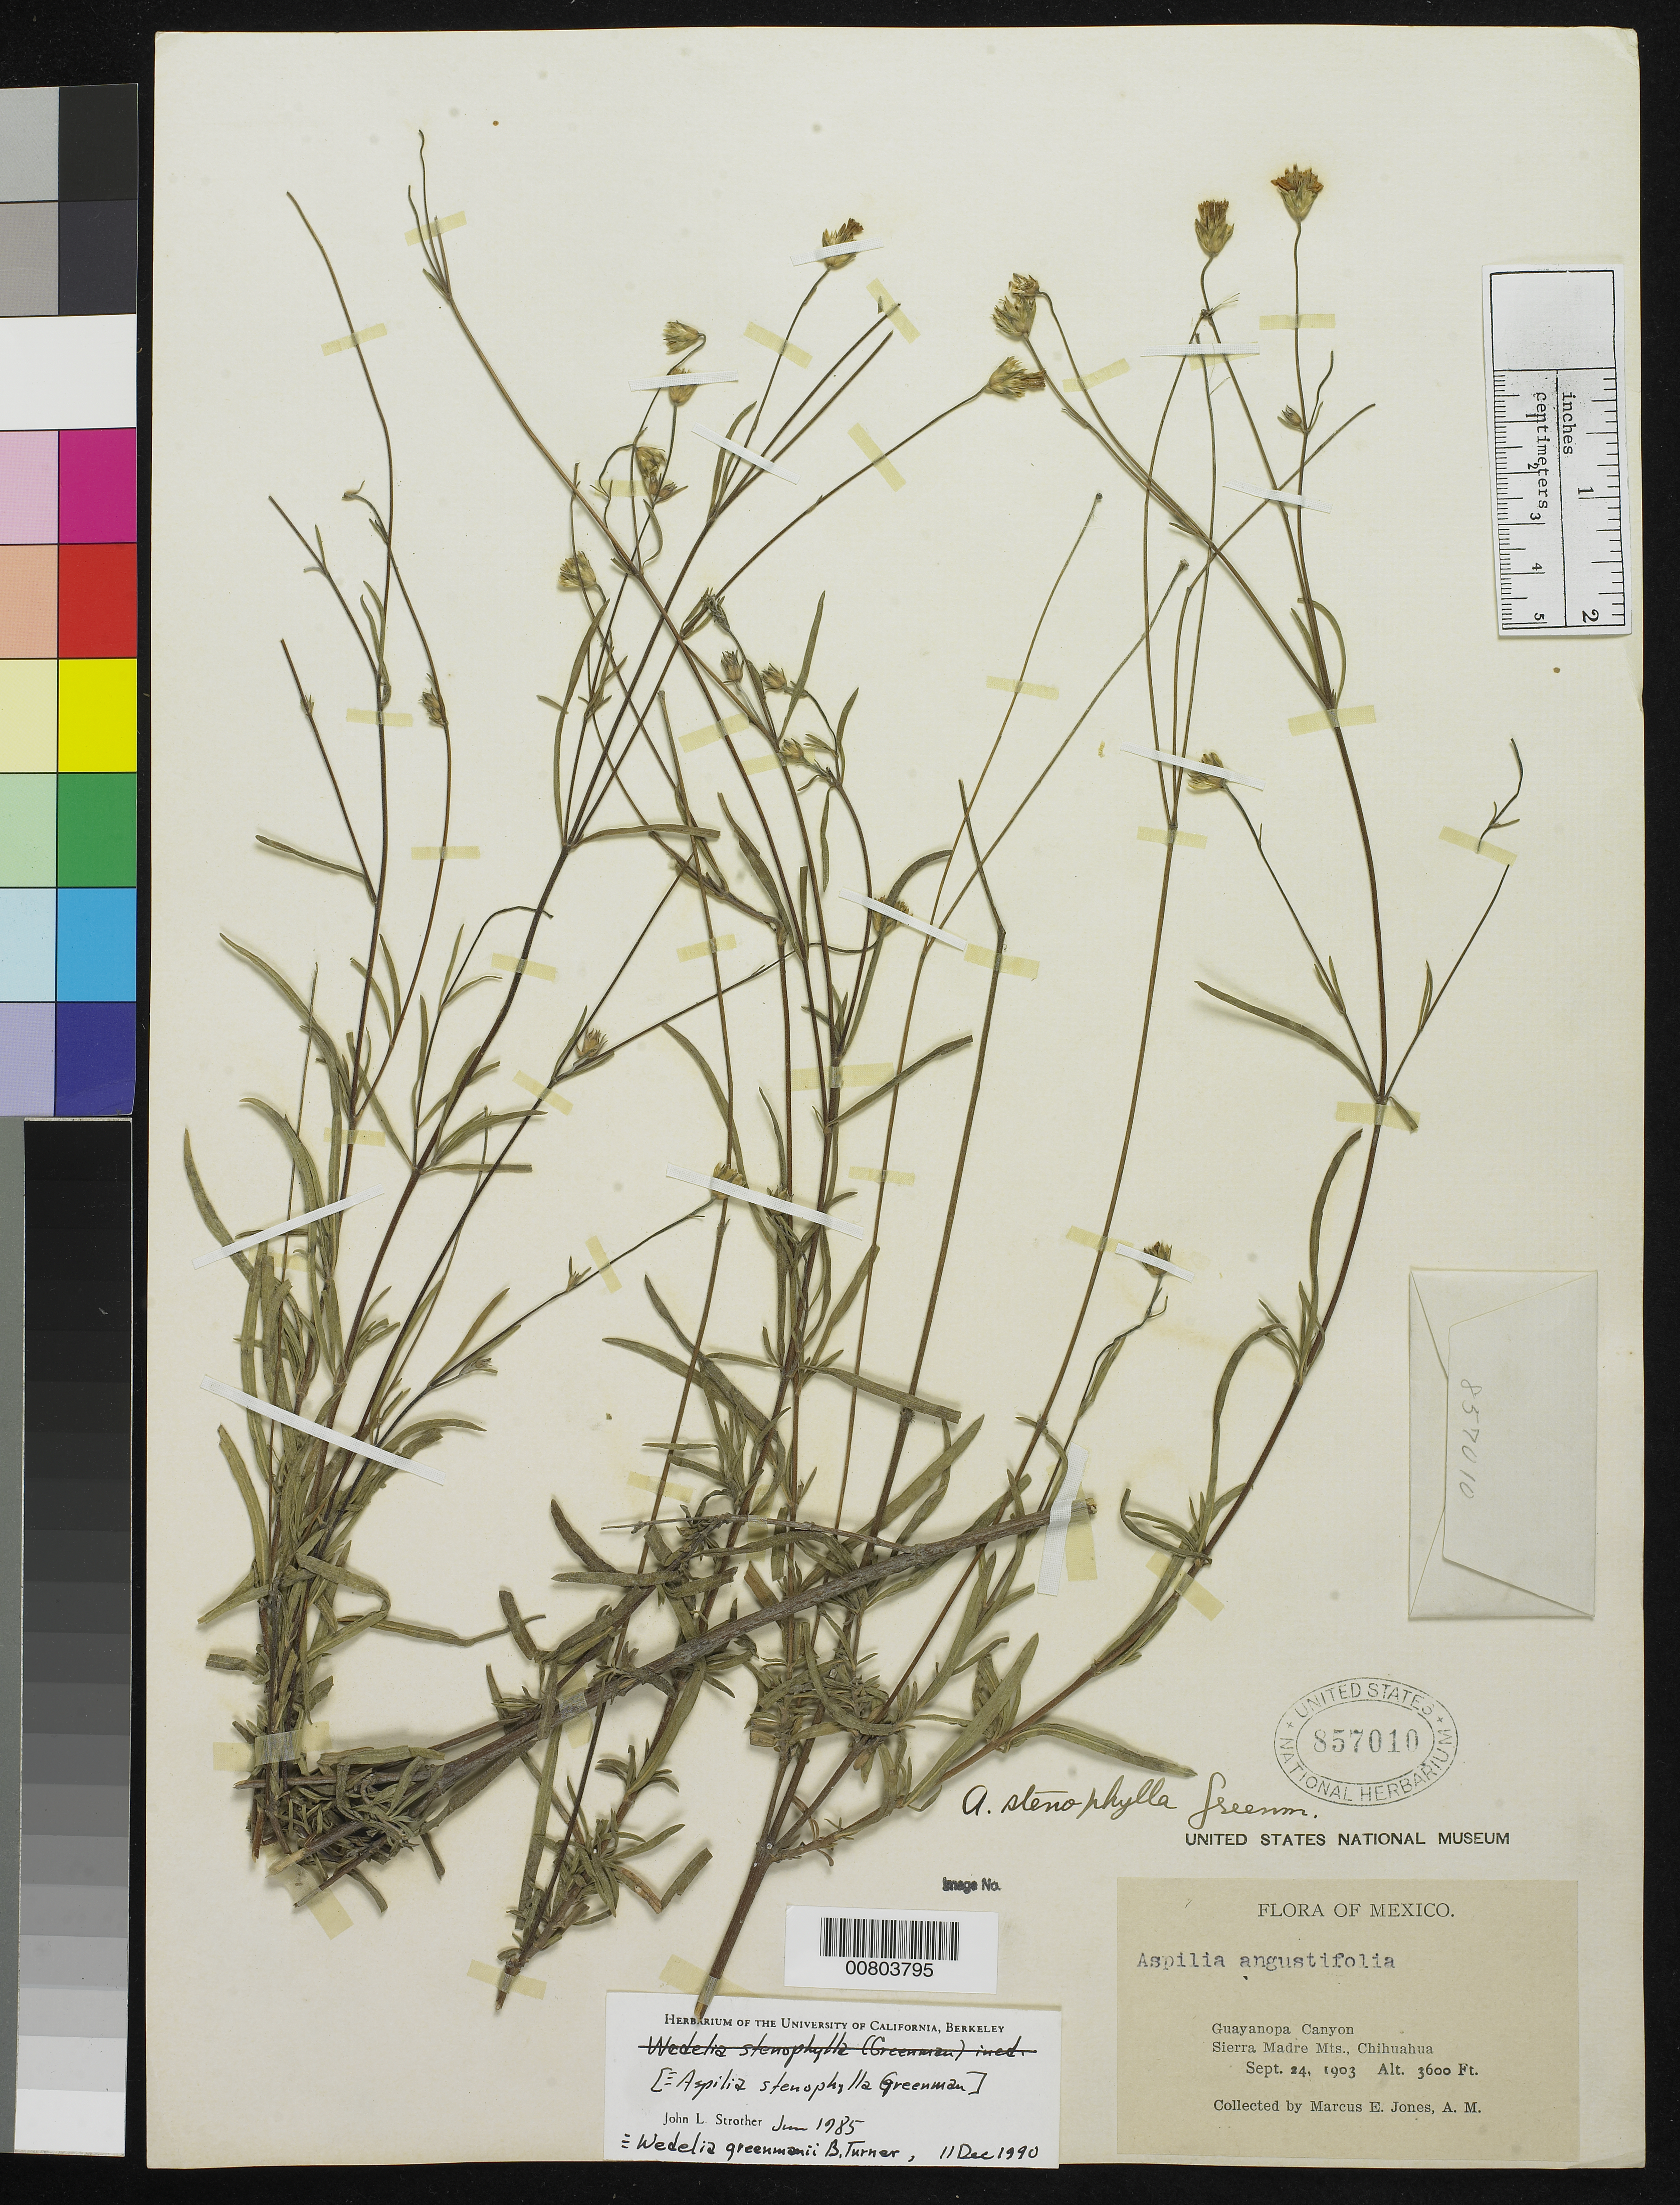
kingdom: Plantae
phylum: Tracheophyta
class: Magnoliopsida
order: Asterales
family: Asteraceae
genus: Wedelia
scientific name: Wedelia greenmanii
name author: B.L. Turner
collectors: M. E. Jones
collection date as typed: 24 Sep 1903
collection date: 1903-09-24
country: Mexico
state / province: Chihuahua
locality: Guayanopa Canyon, Sierra Madre Mts., Chihuahua.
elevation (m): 1097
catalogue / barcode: US 857010